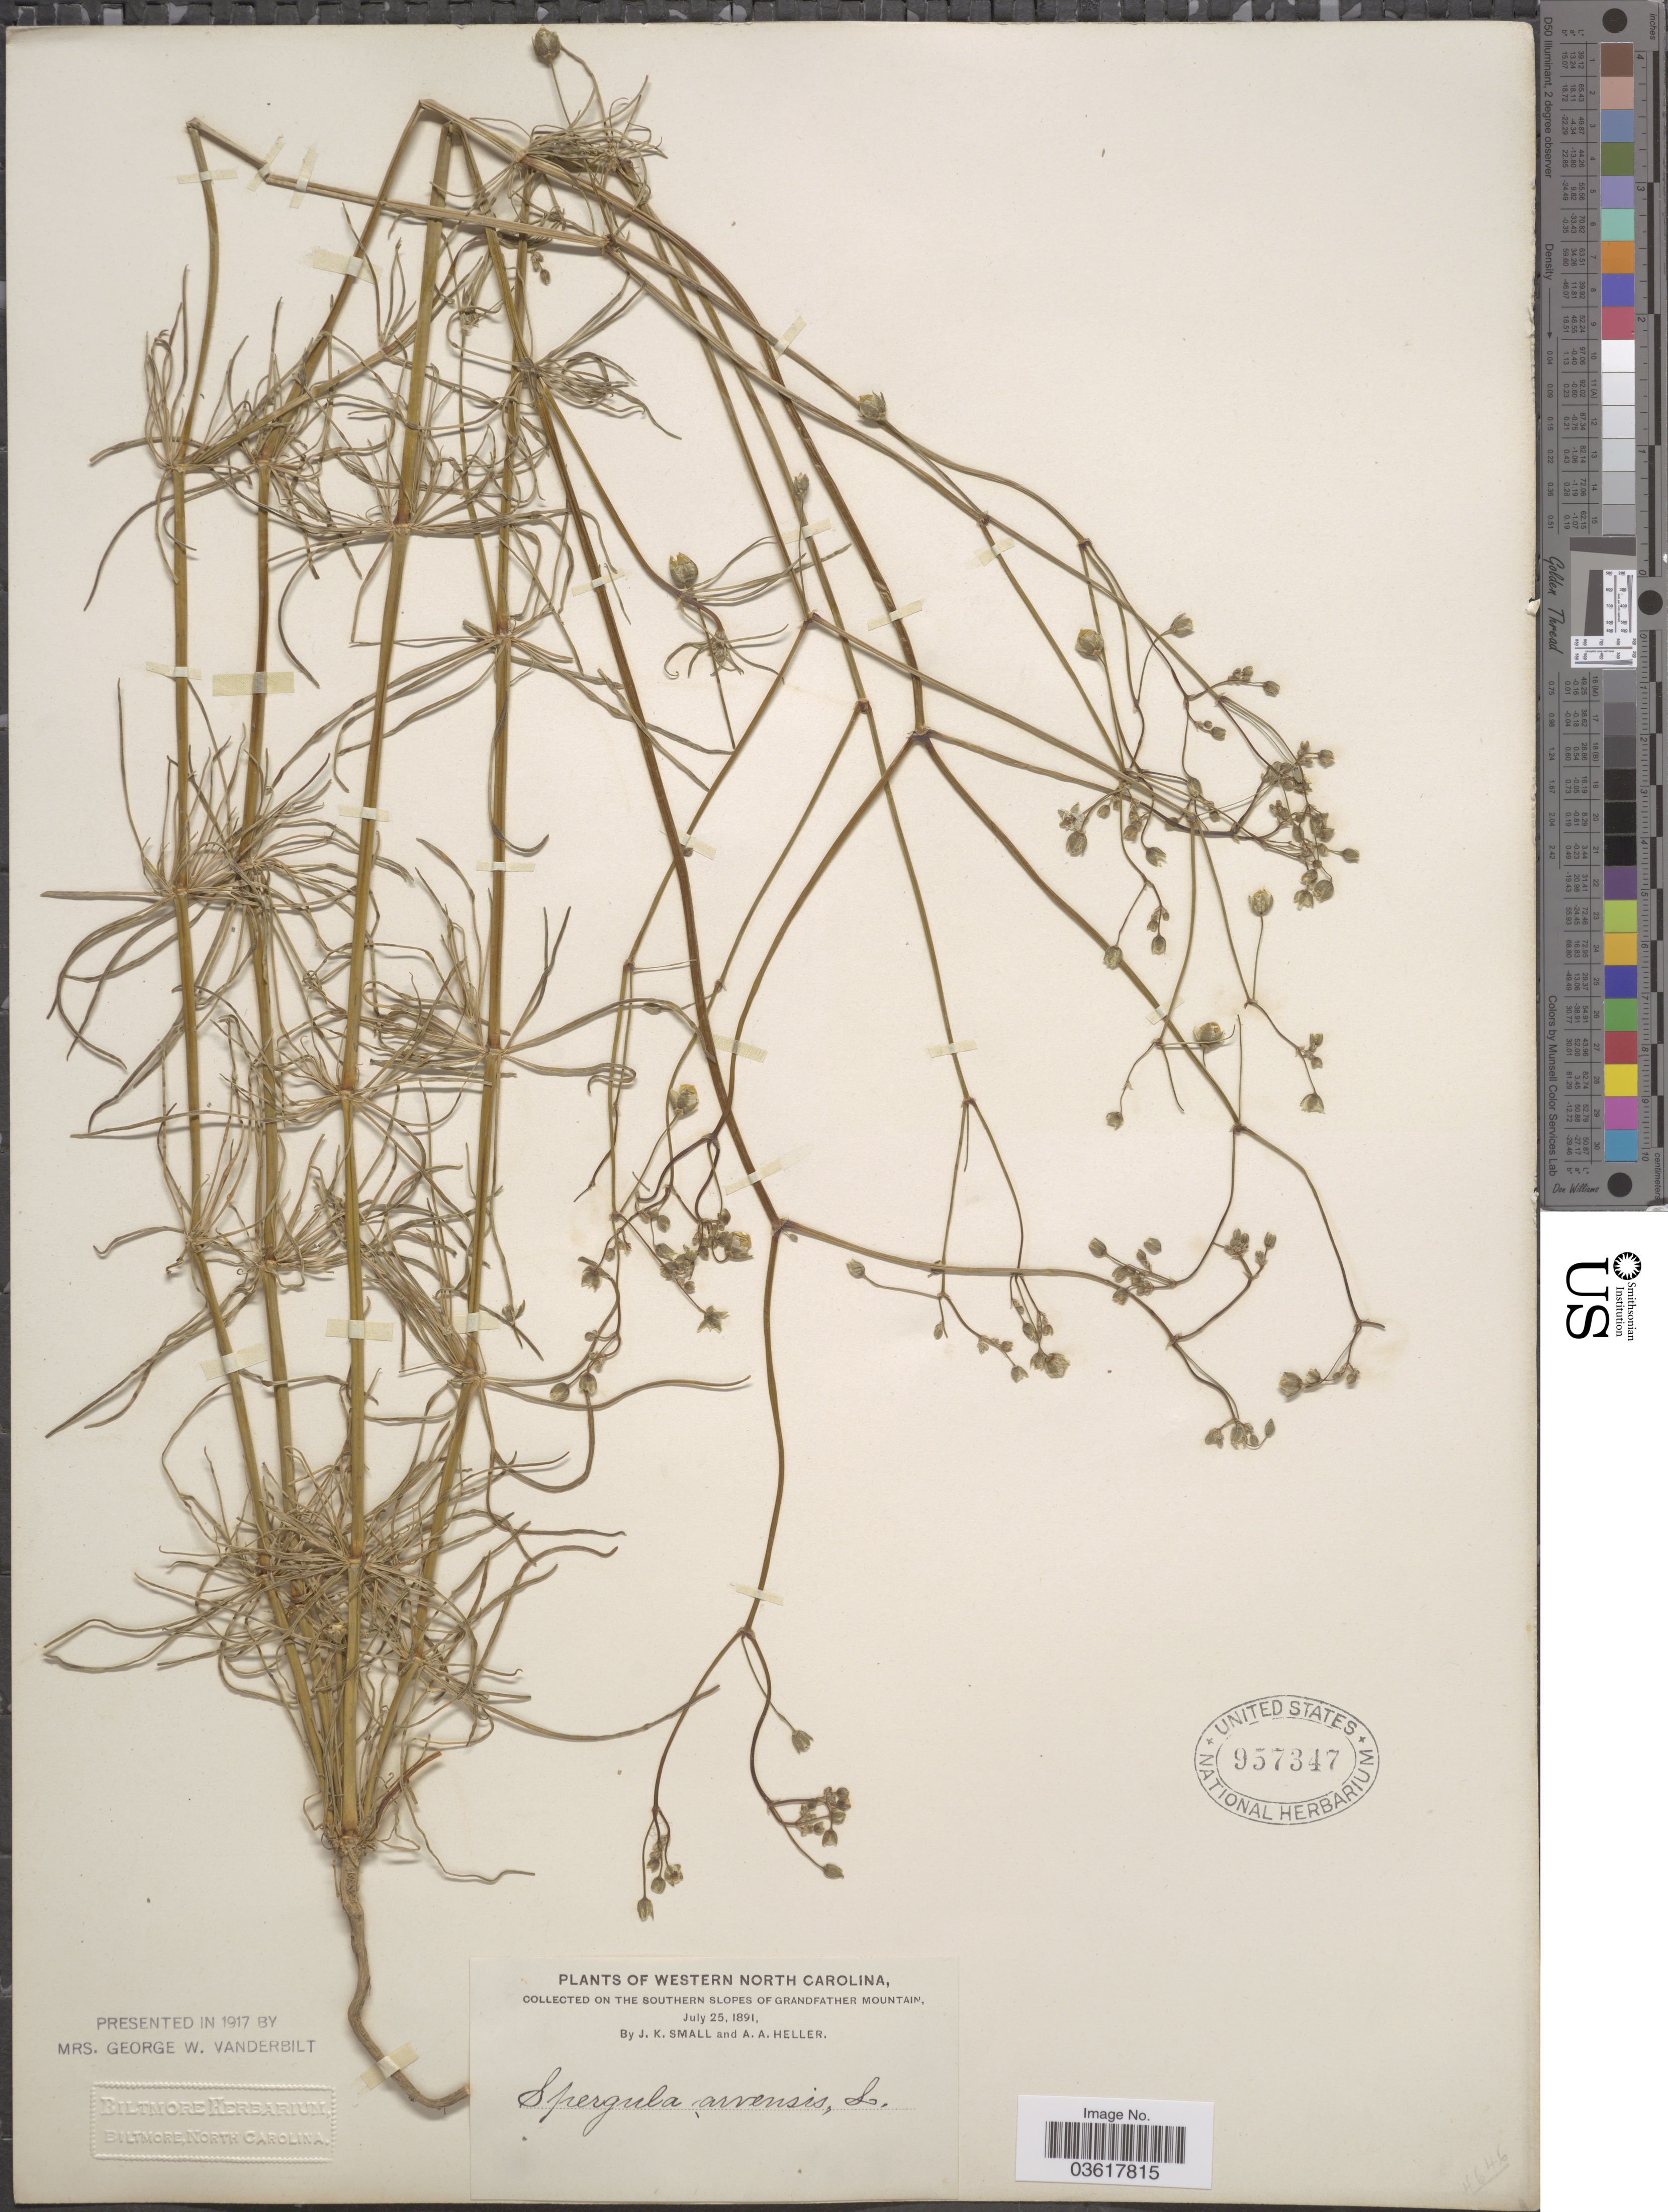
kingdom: Plantae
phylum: Tracheophyta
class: Magnoliopsida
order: Caryophyllales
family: Caryophyllaceae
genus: Spergula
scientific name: Spergula arvensis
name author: L.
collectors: J. K. Small & A. A. Heller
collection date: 1891-07-25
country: United States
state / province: North Carolina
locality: Western North Carolina. On the southern slope of Grandfather Mountain.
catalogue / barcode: US 957347